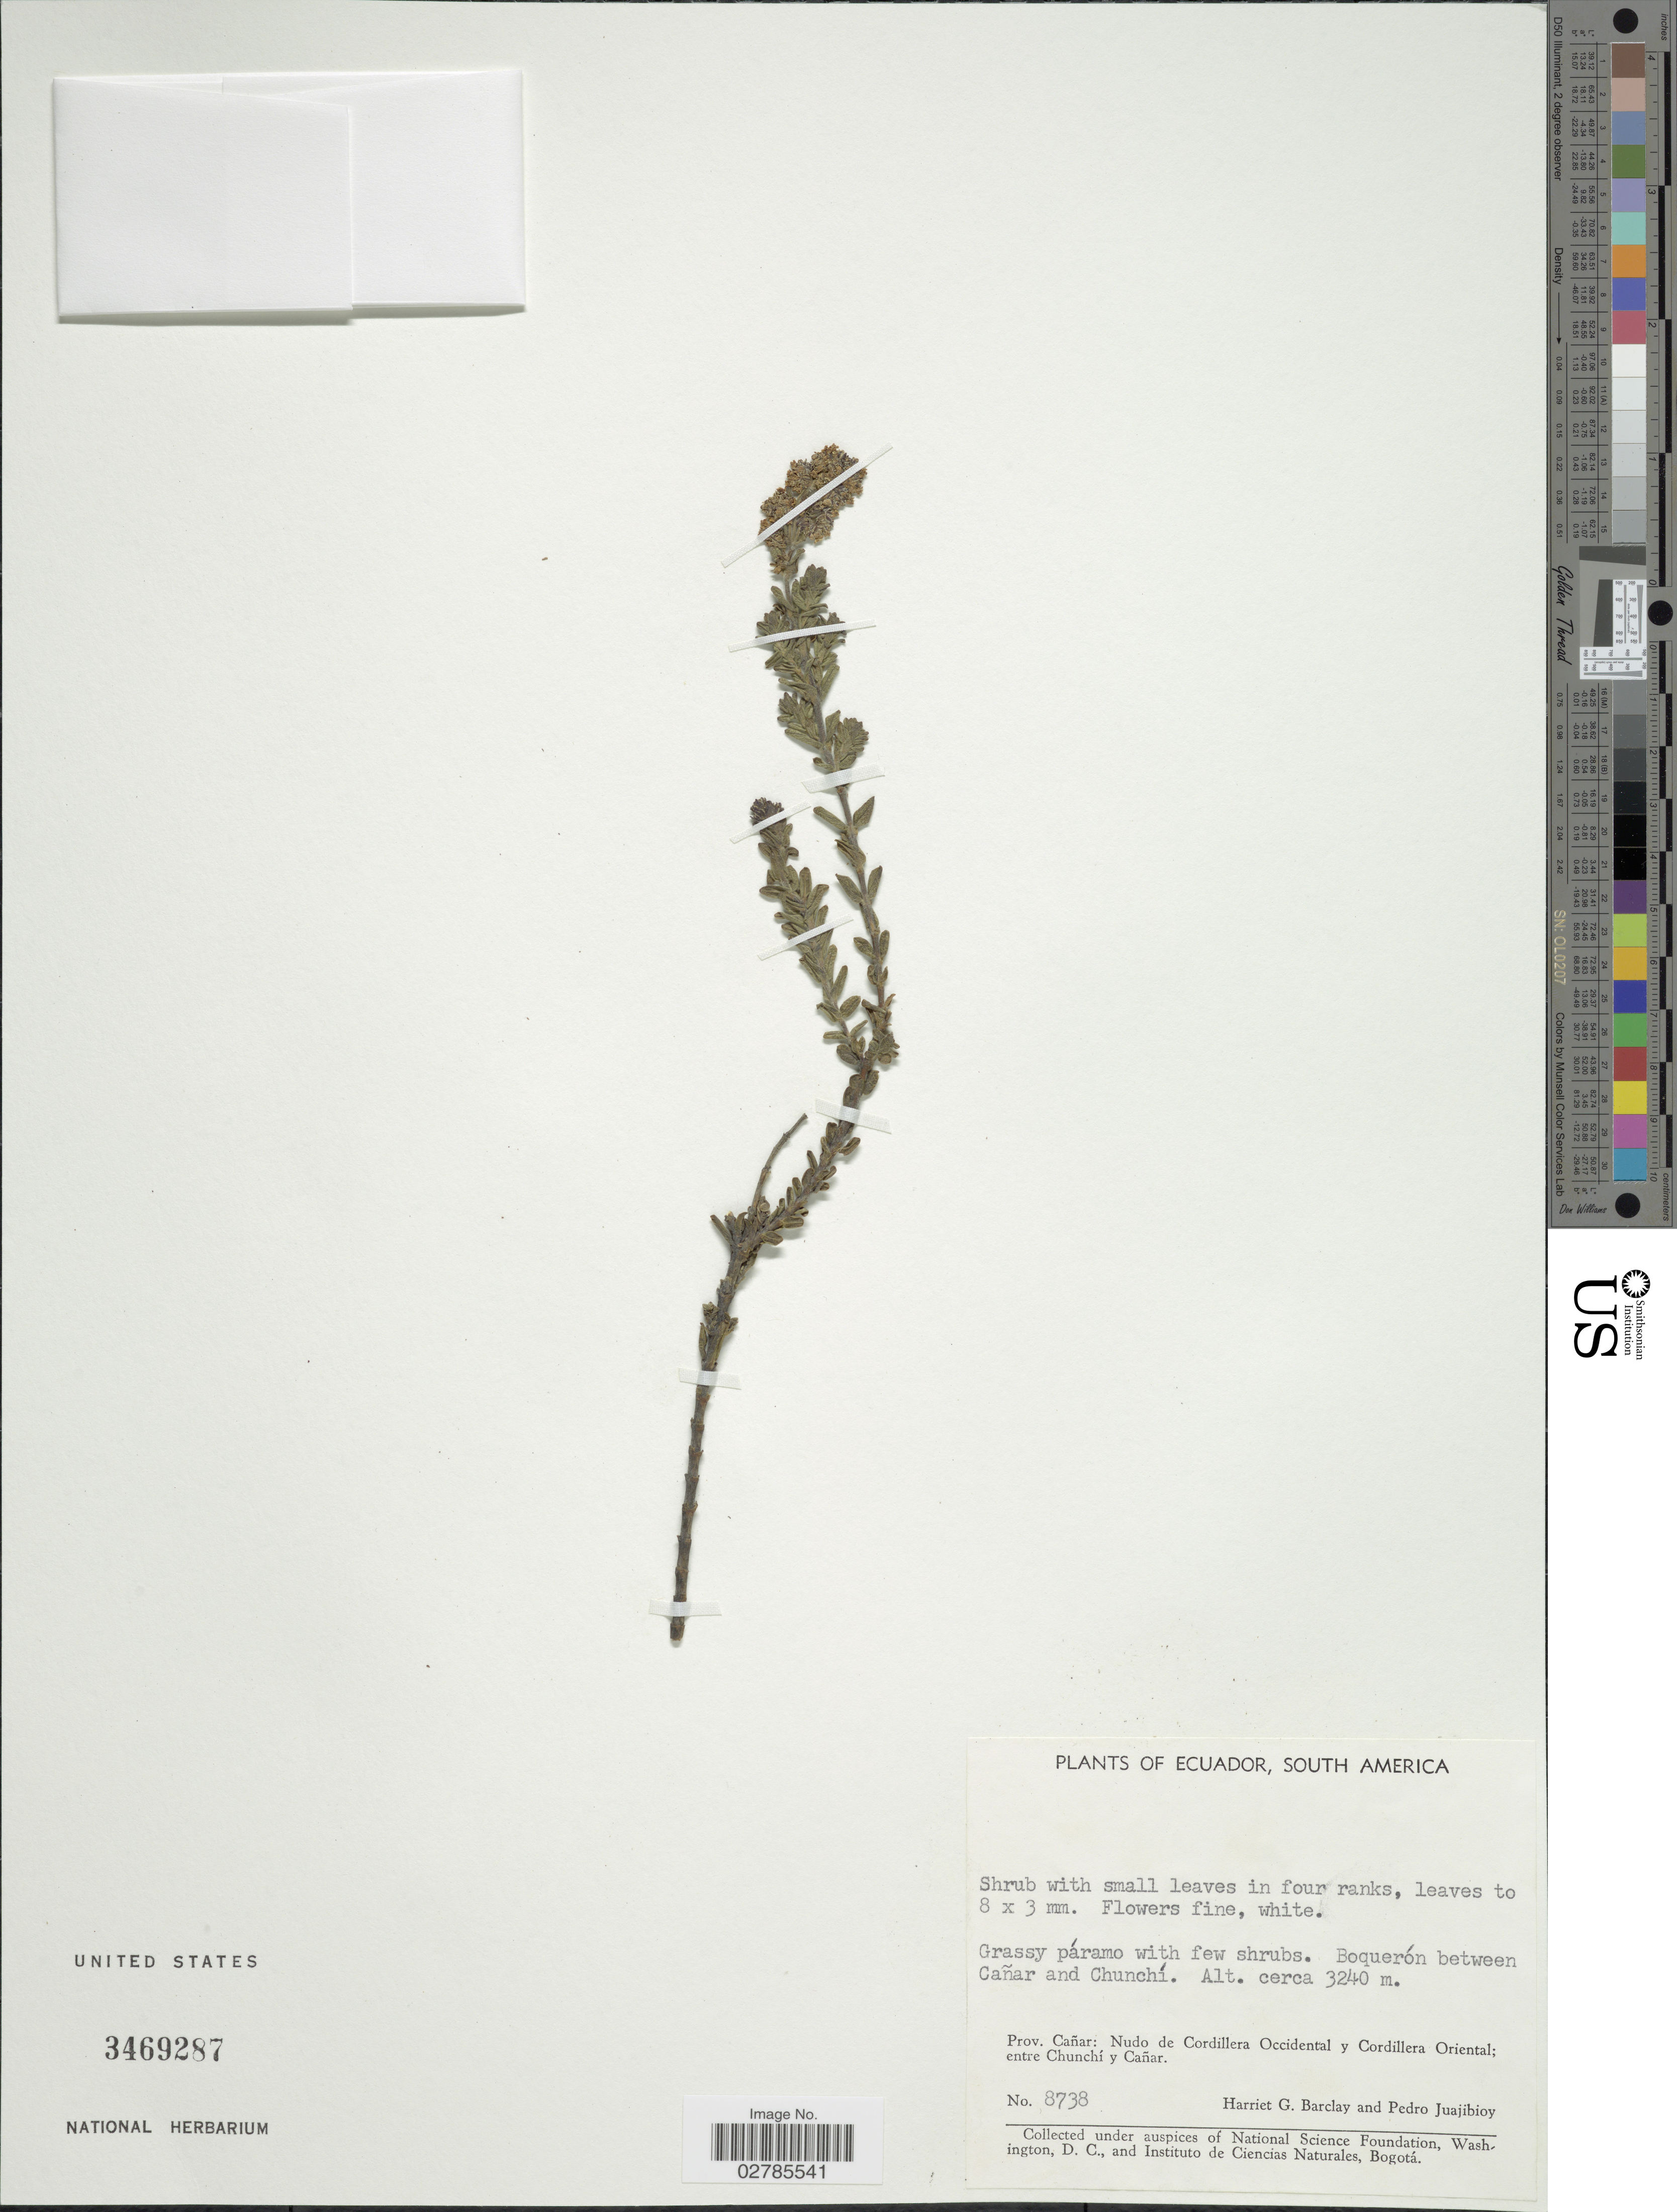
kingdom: Plantae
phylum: Tracheophyta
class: Magnoliopsida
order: Dipsacales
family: Caprifoliaceae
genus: Valeriana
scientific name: Valeriana sp.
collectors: H. G. Barclay & P. Juajibioy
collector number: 8738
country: Ecuador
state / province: Cañar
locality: Boquerón between Cañar and Chunchí. Prov. Cañar: Nudo de Cordillera Occidental y Cordillera Oriental; entre Chunchi y Cañar.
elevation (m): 3240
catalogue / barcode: US 3469287